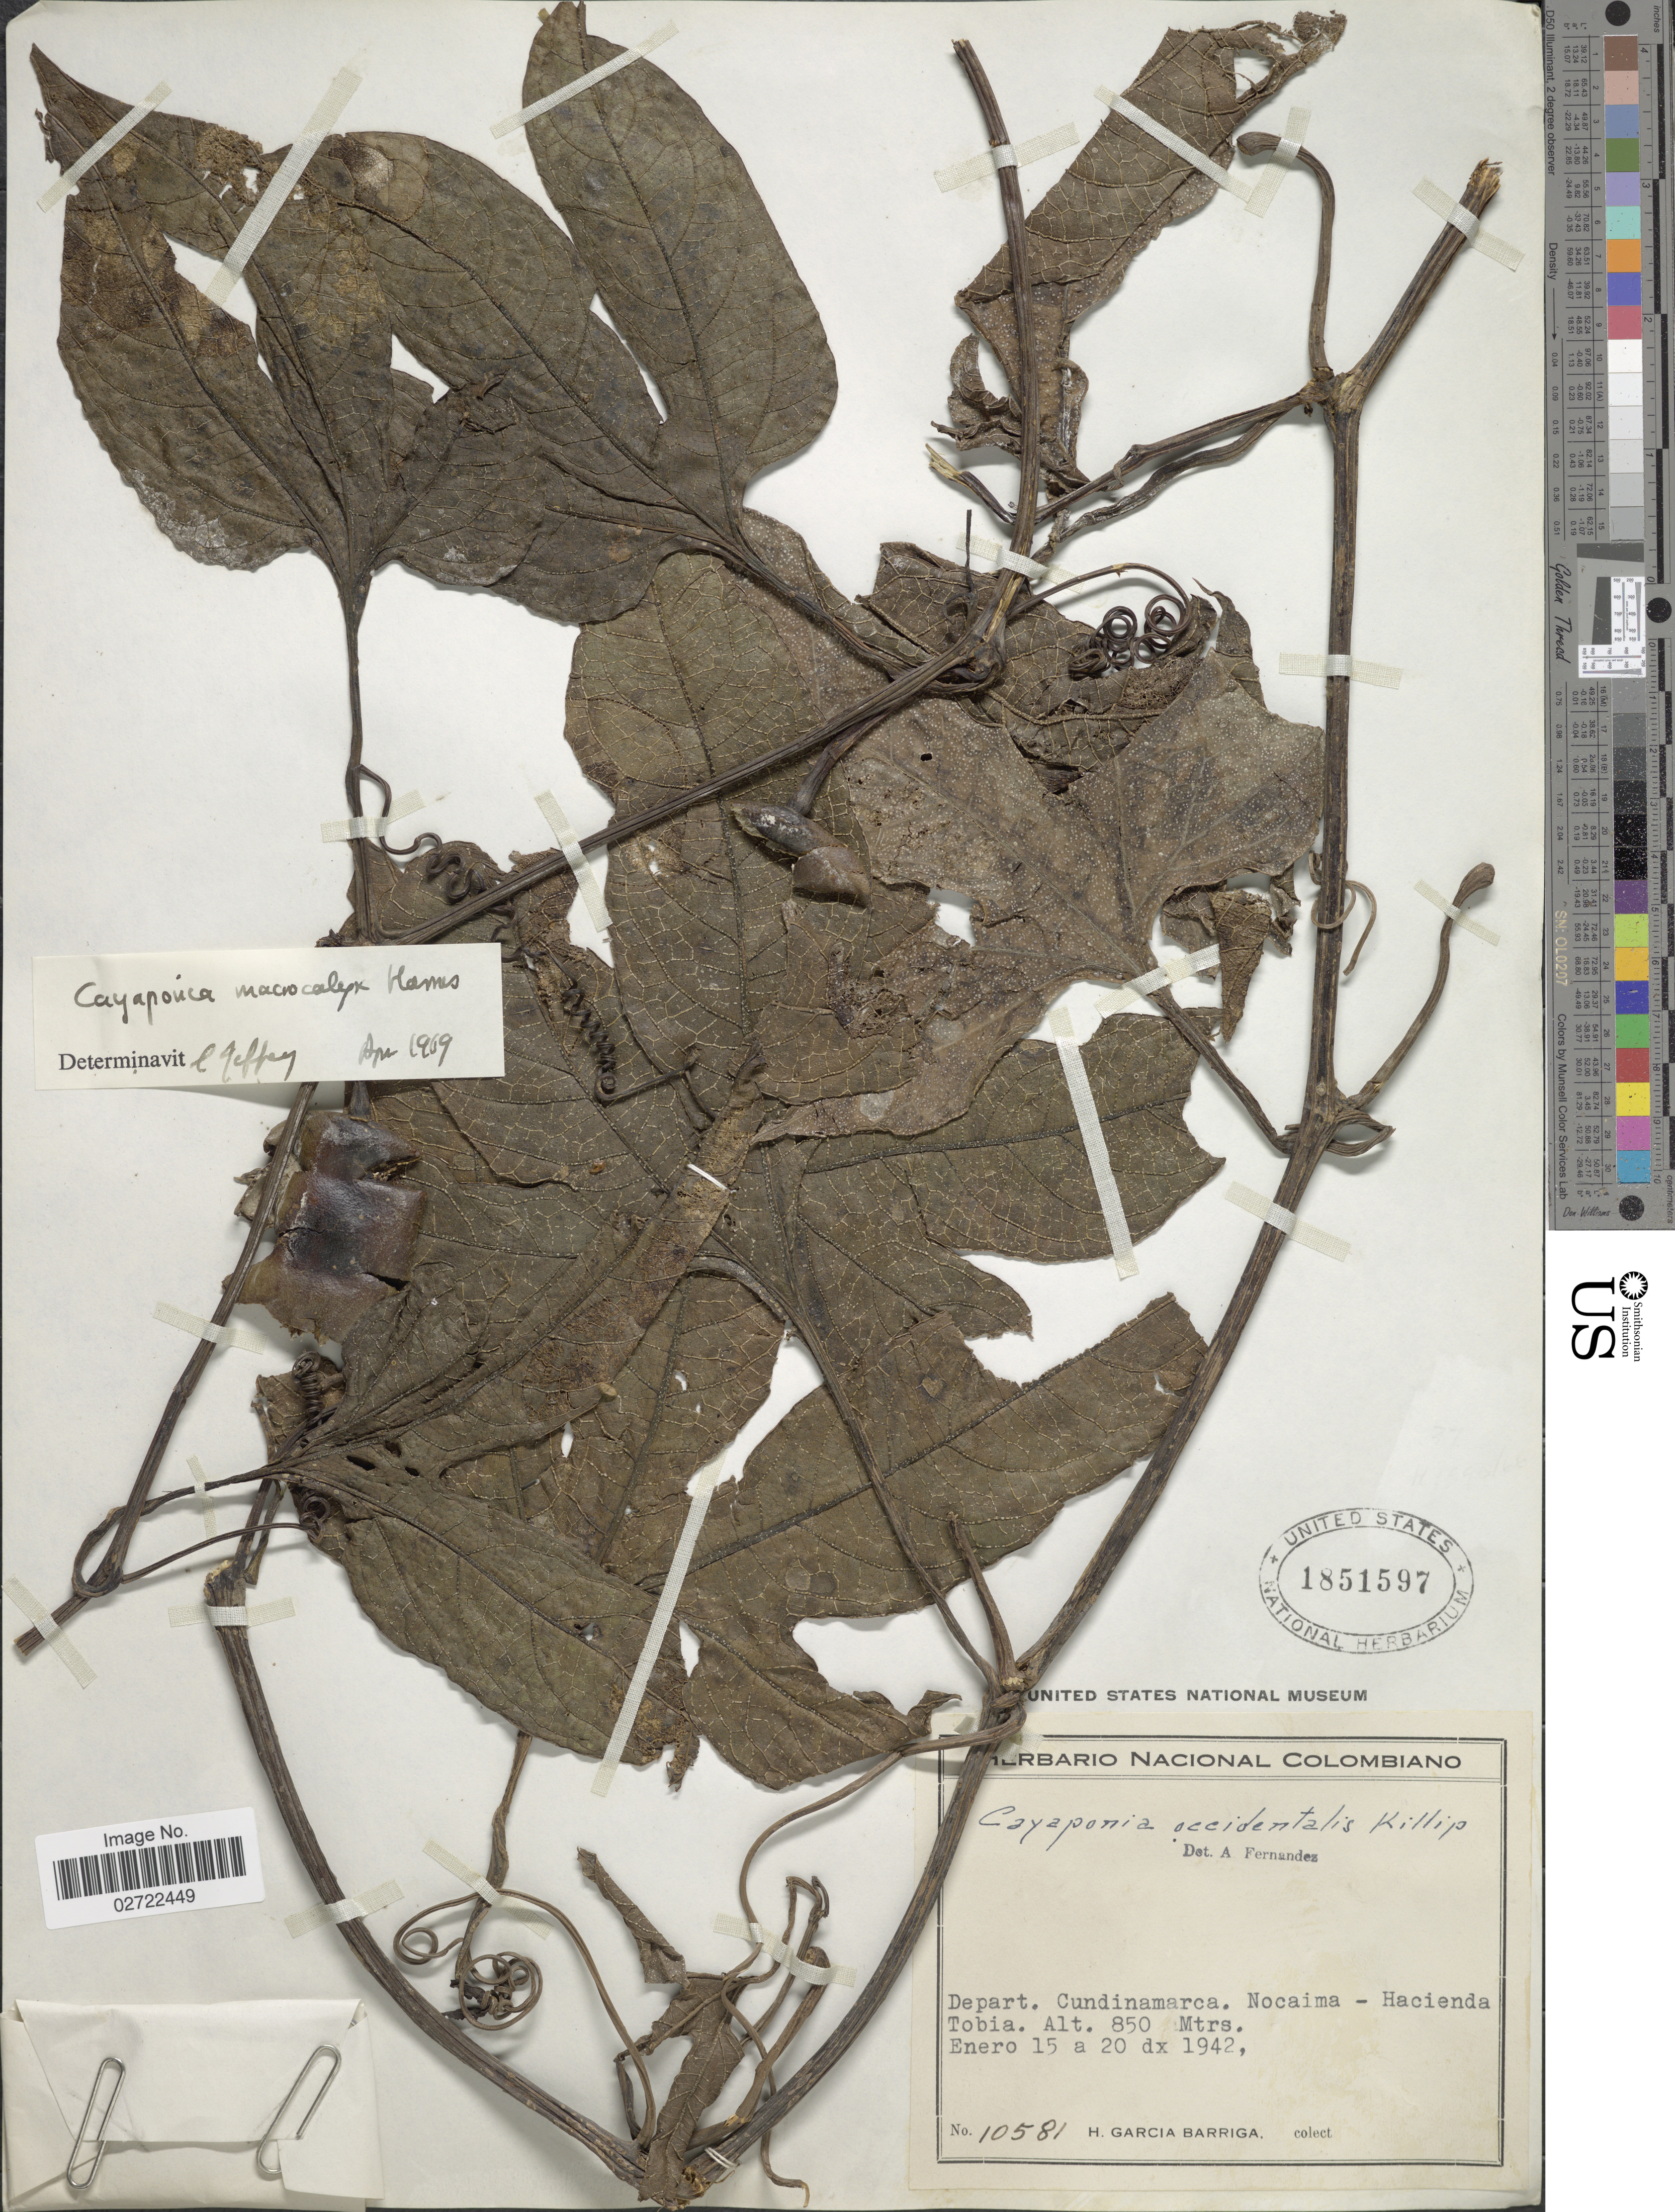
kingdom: Plantae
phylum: Tracheophyta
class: Magnoliopsida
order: Cucurbitales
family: Cucurbitaceae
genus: Cayaponia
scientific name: Cayaponia peruviana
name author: (Poepp. & Endl.) Cogn.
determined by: Nee, Michael H.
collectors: H. García Barriga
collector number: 10581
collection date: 1942-01-15/1942-01-20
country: Colombia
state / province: Cundinamarca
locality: Depart. Cundinamarca. Nocaima - Hacienda Tobia.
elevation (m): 850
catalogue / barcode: US 1851597